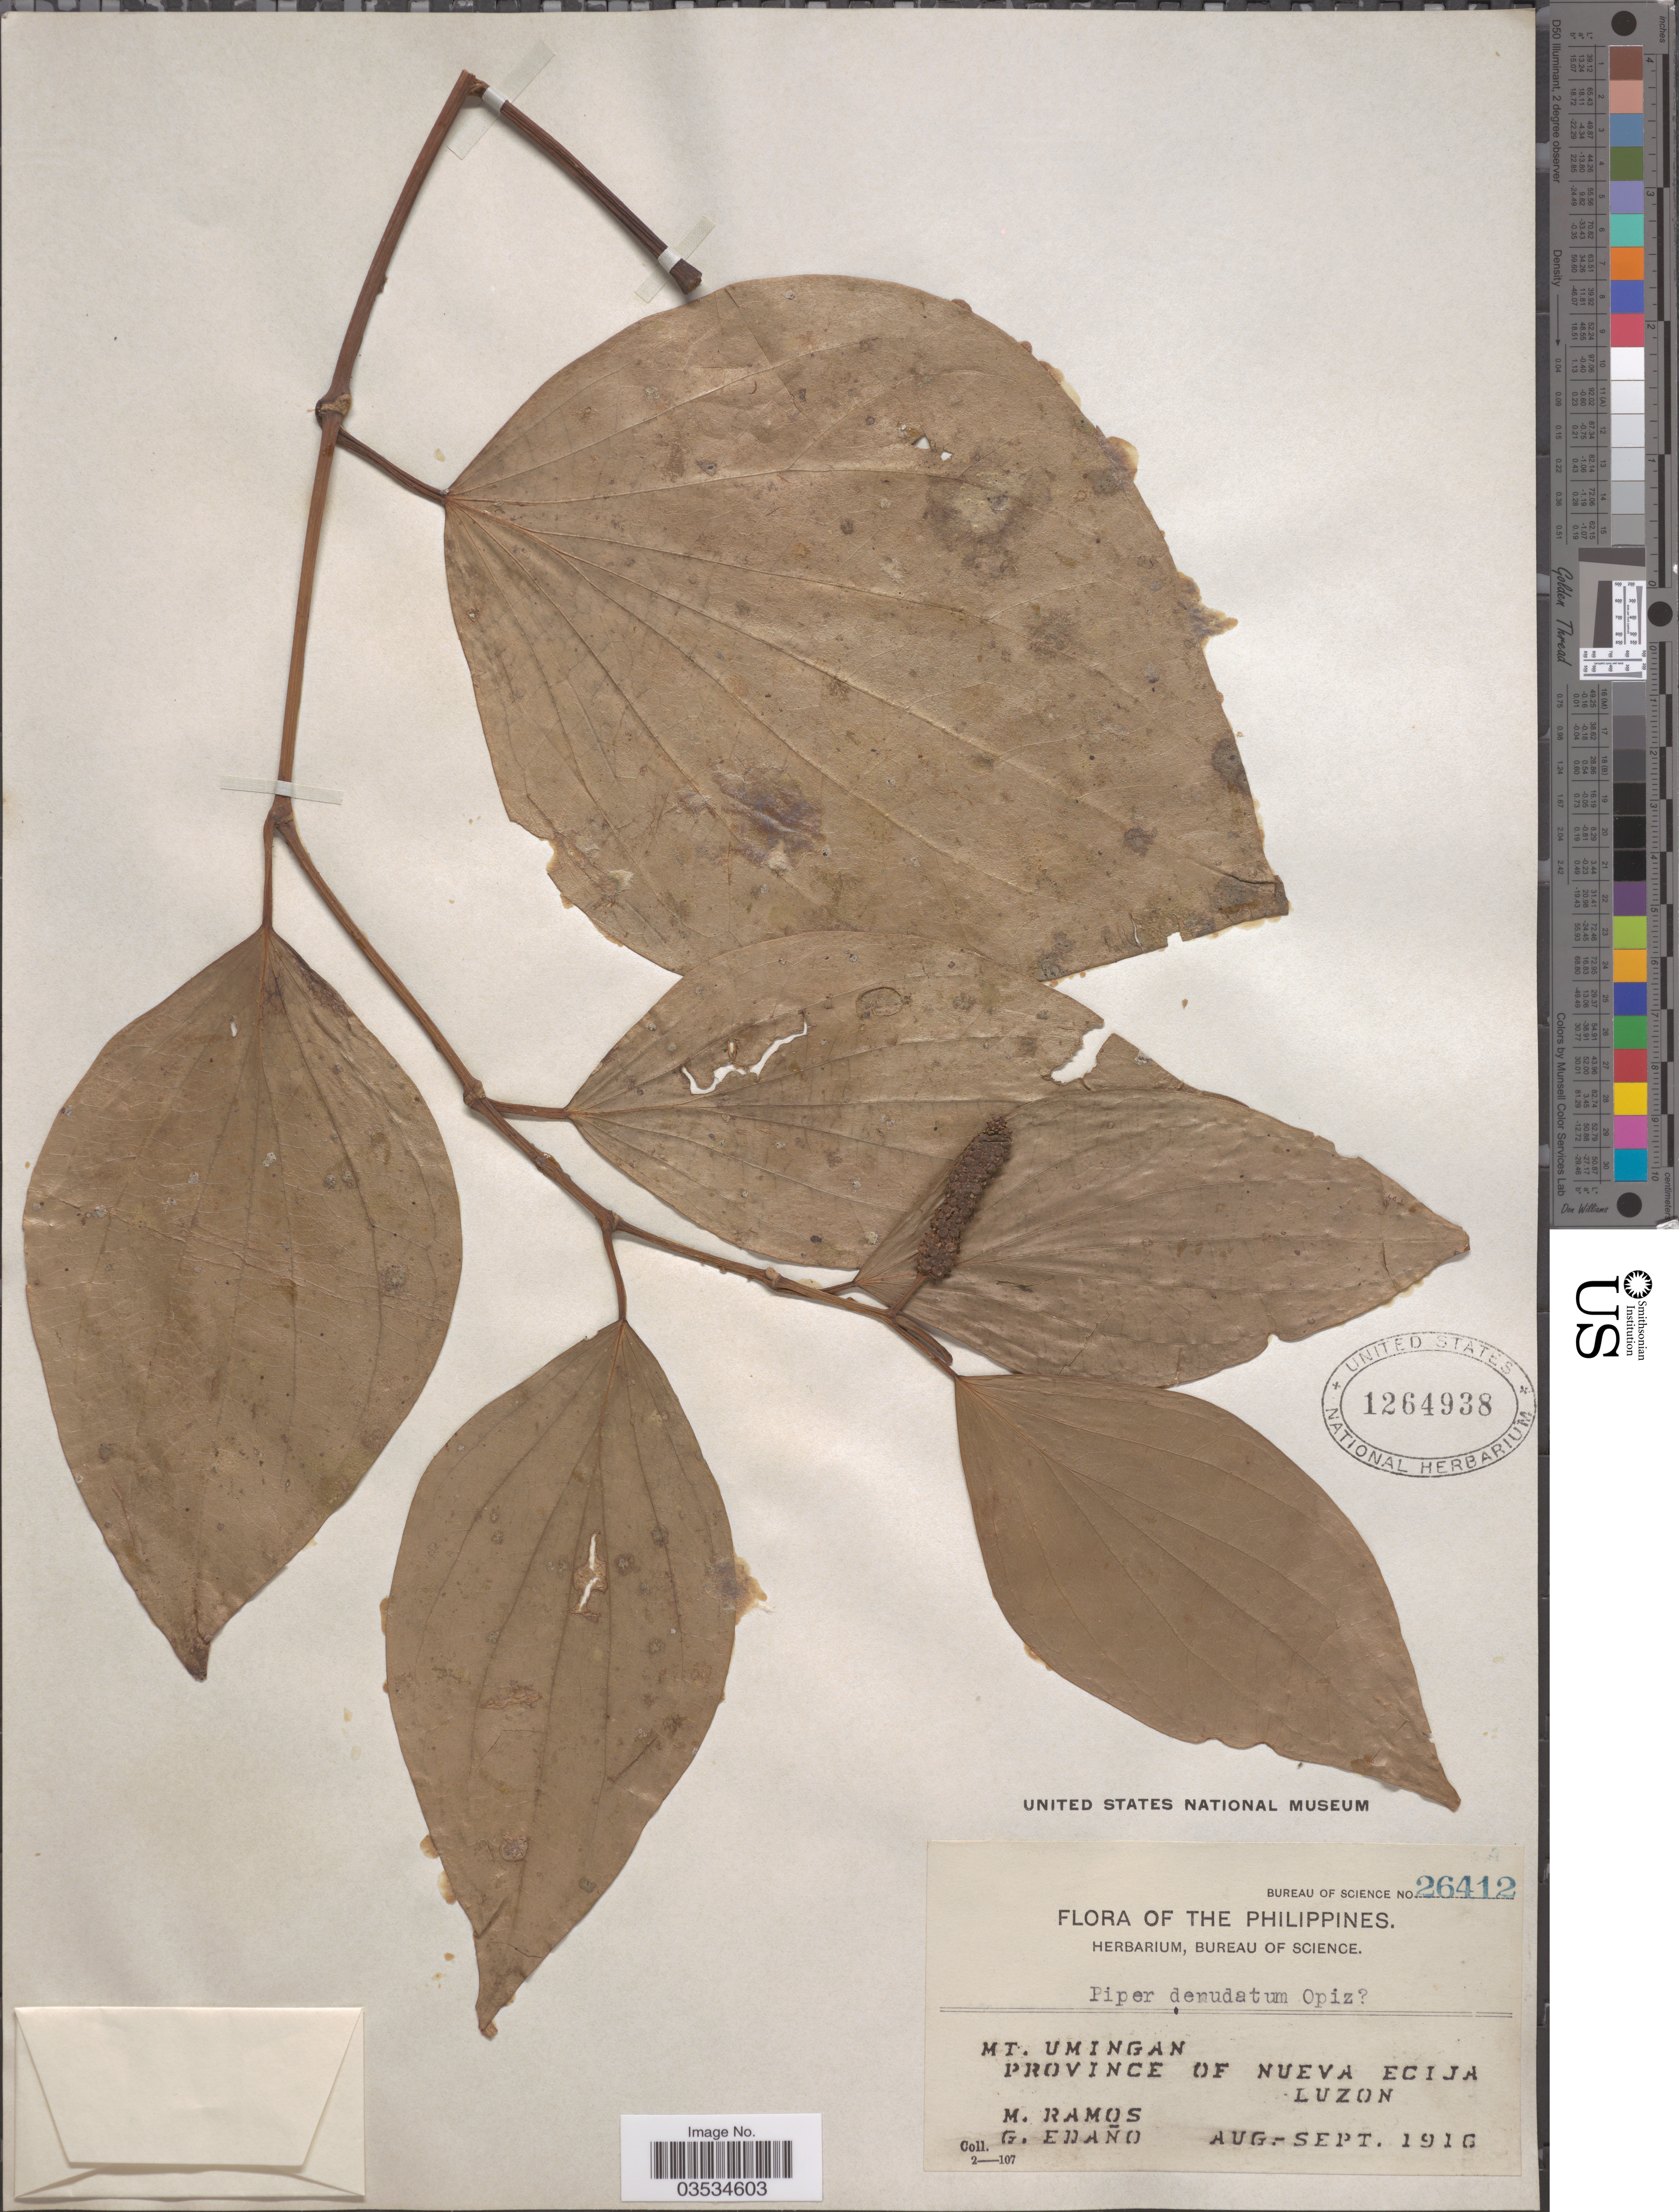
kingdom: Plantae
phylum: Tracheophyta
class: Magnoliopsida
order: Piperales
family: Piperaceae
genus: Piper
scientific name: Piper denudatum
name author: Opiz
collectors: M. Ramos & G. Edaño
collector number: Bureau of Science 26412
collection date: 1916-08/1916-09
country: Philippines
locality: Mt. Umingan. Province of Nueva Ecija. Luzon.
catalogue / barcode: US 1264938